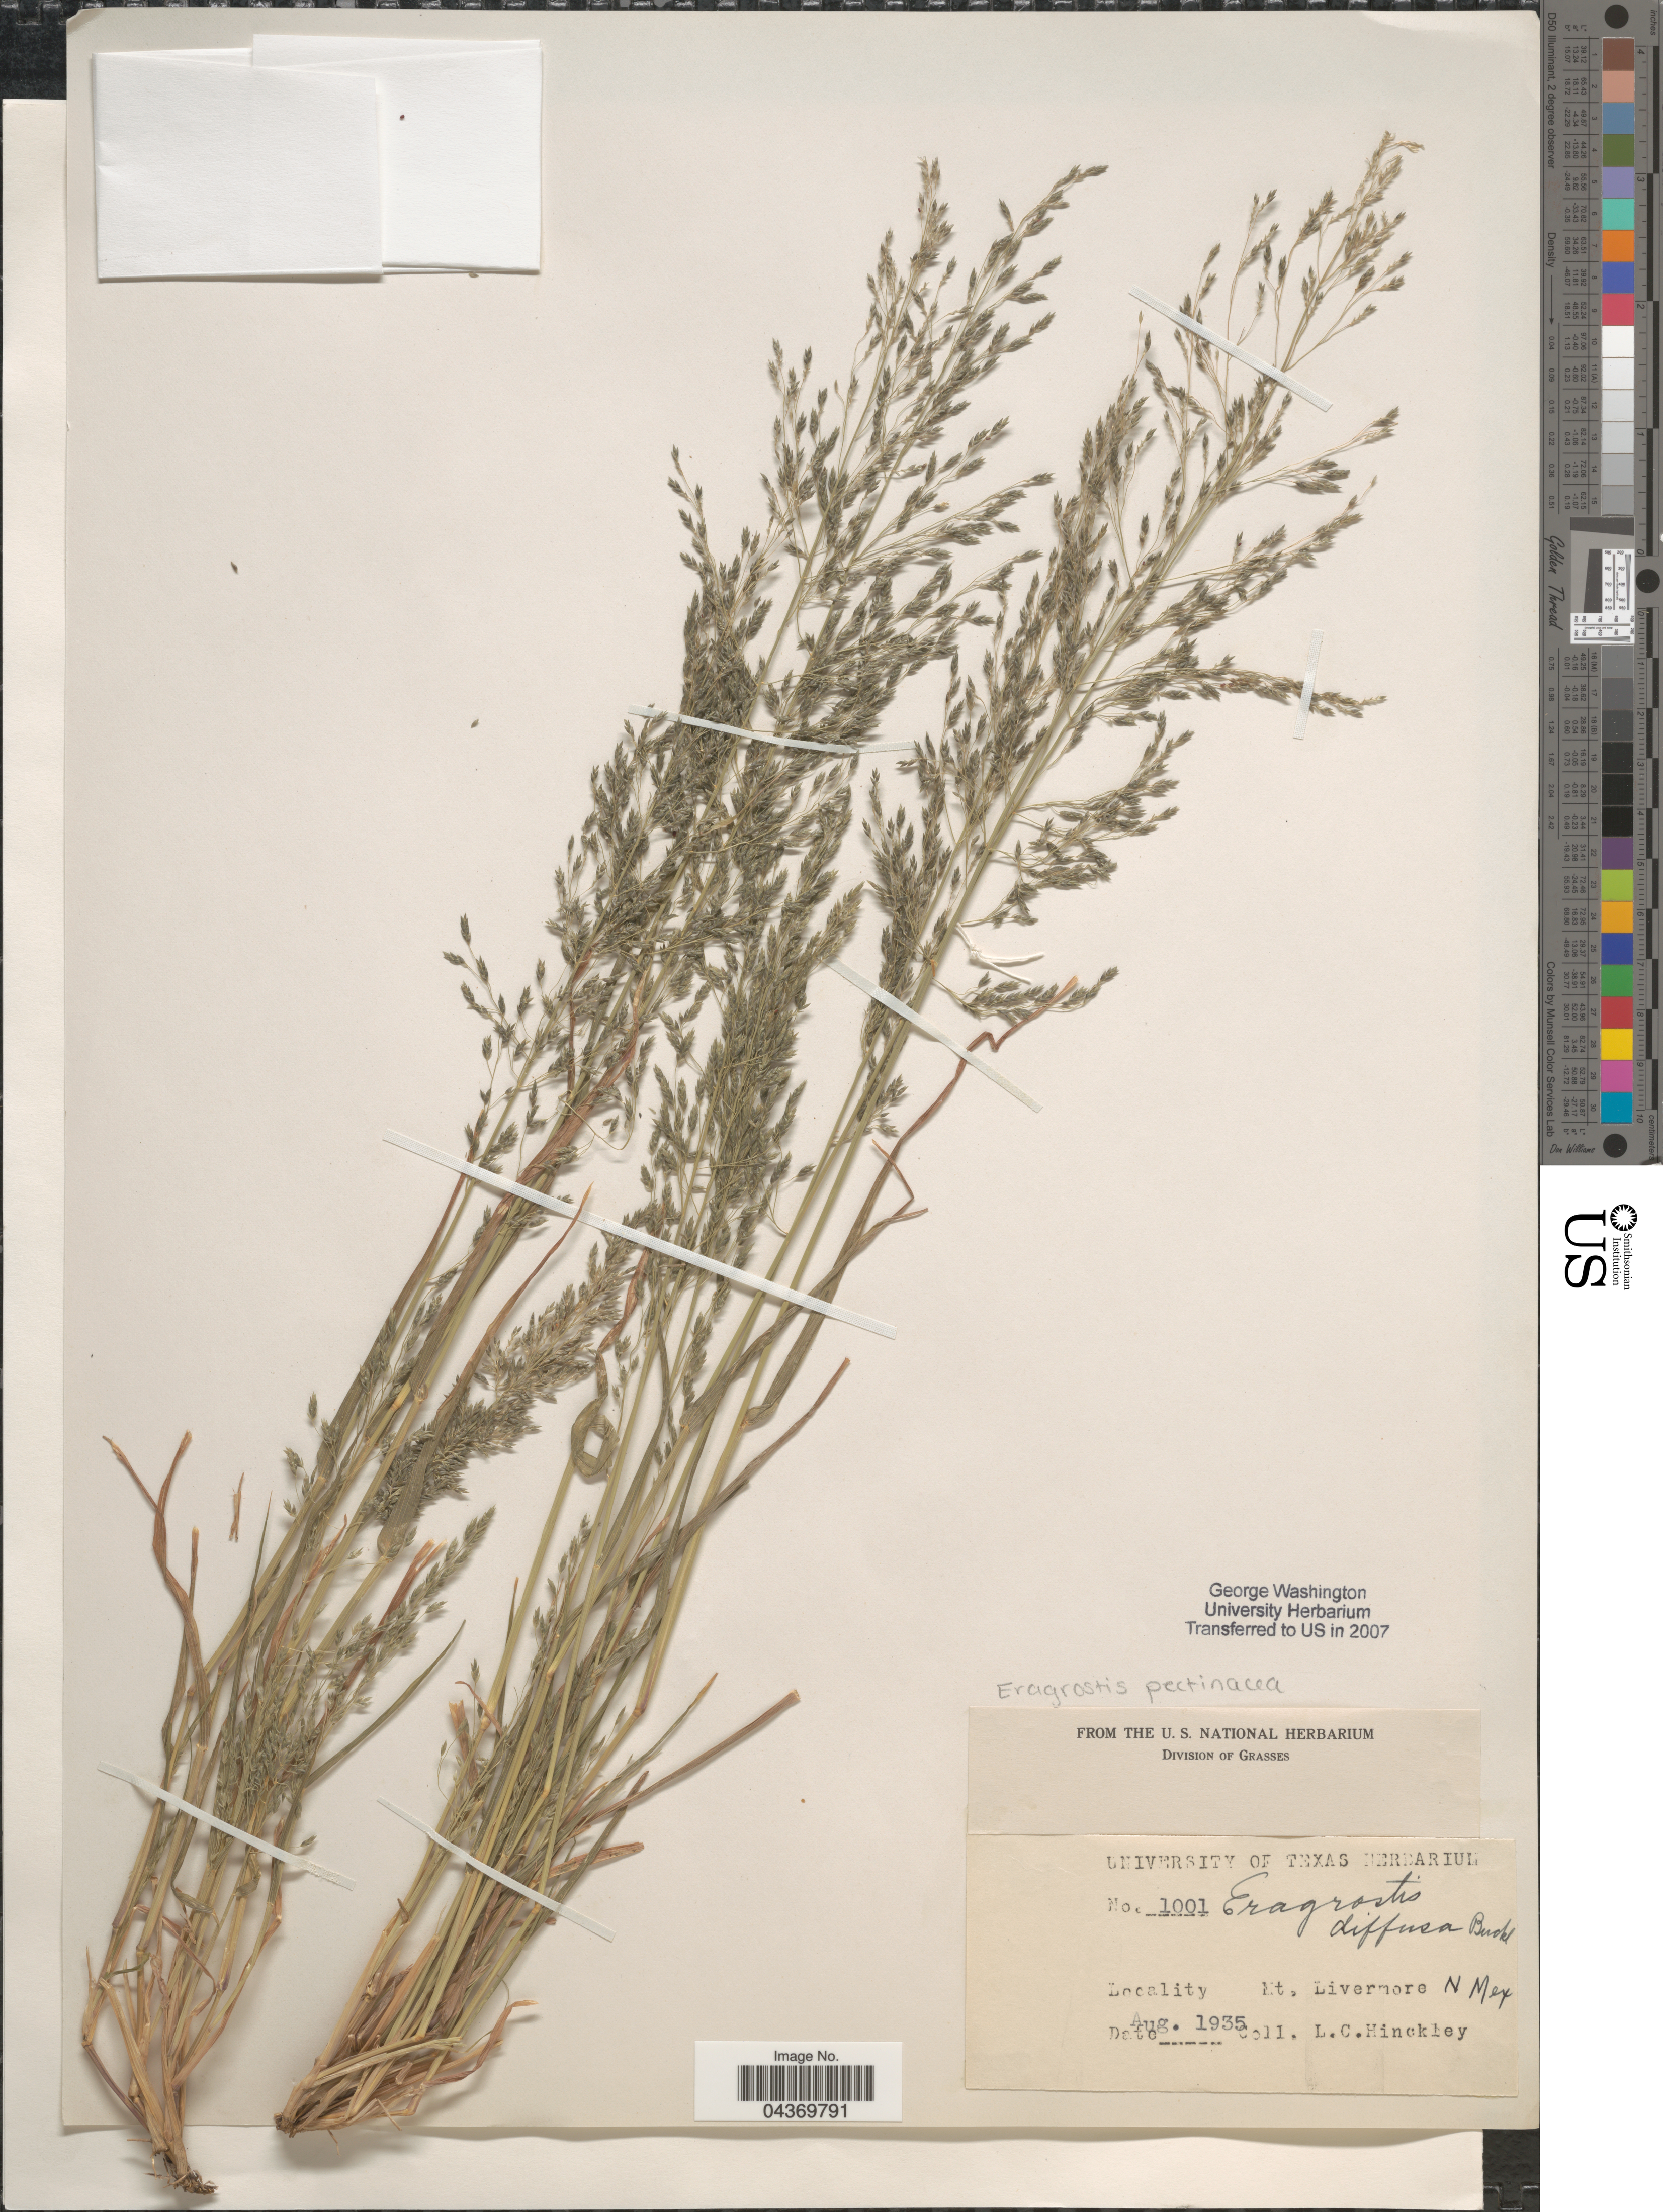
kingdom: Plantae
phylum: Tracheophyta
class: Liliopsida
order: Poales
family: Poaceae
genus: Eragrostis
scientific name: Eragrostis pectinacea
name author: (Michx.) Nees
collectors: L. Hinckley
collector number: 1001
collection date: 1935-08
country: United States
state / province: New Mexico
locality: Mt. Livermore.